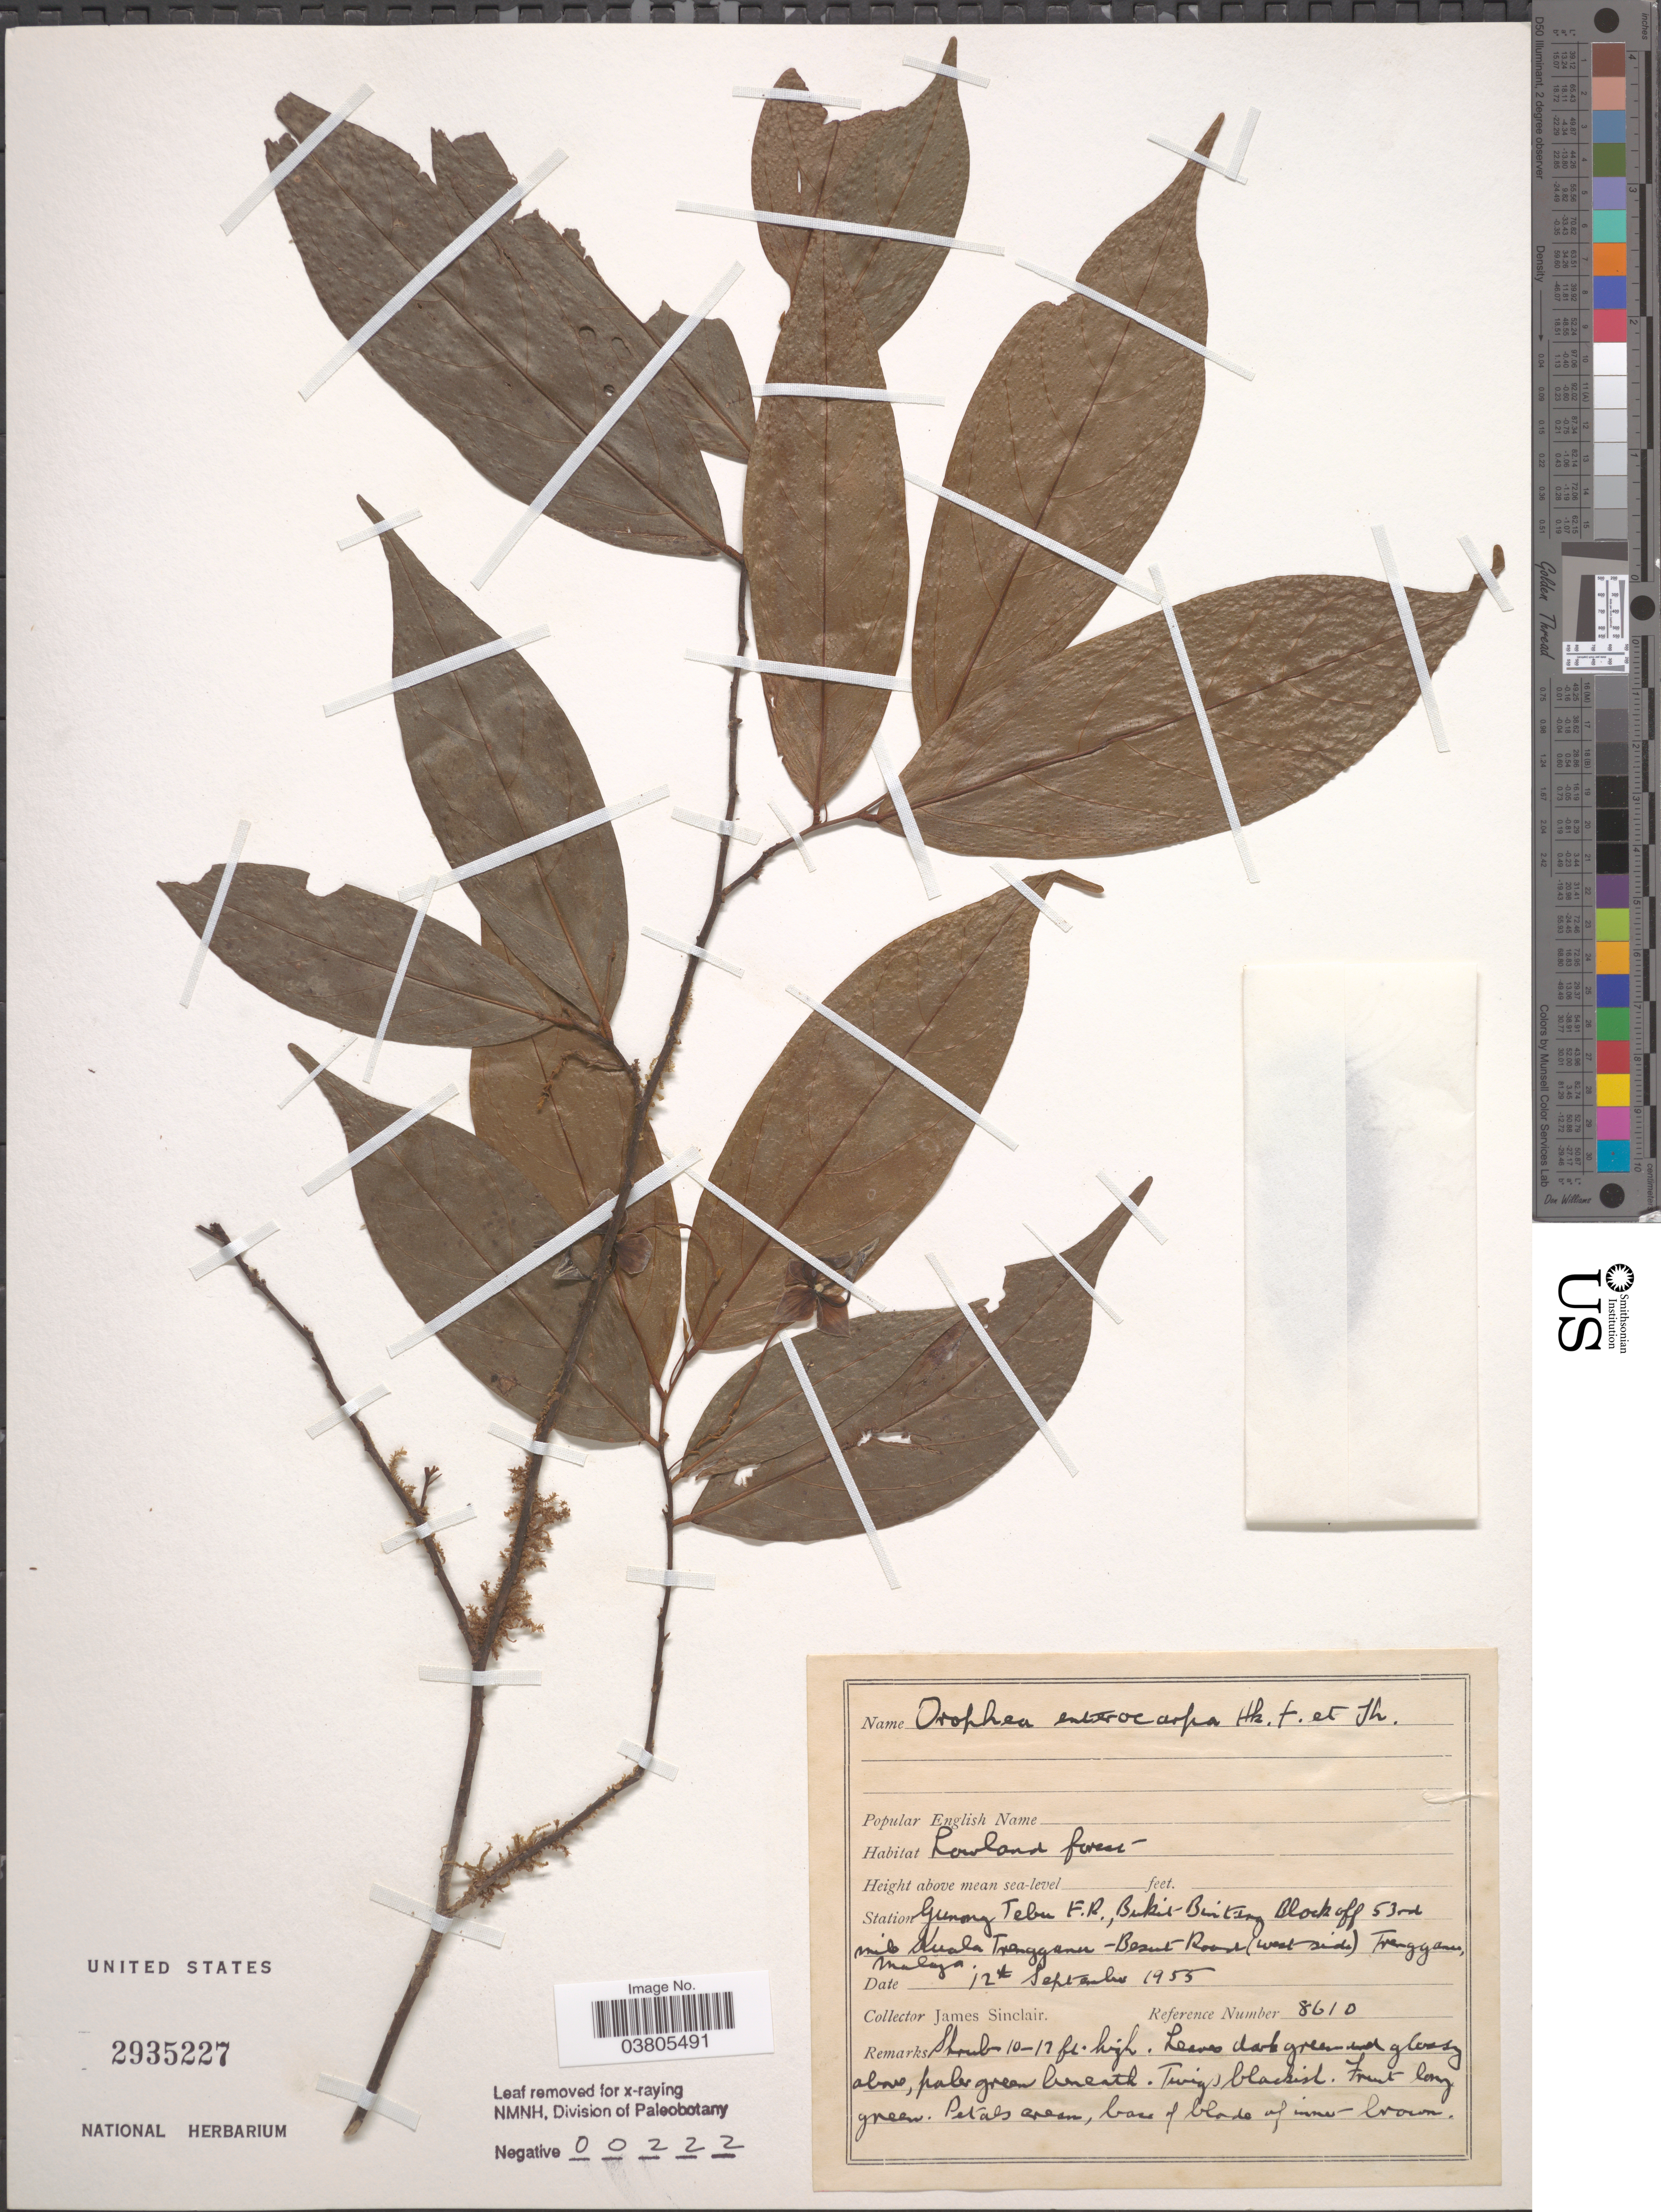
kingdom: Plantae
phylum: Tracheophyta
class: Magnoliopsida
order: Magnoliales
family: Annonaceae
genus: Orophea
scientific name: Orophea enterocarpa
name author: Maingay ex Hook. f. & Thomson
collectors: J. Sinclair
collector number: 8610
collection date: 1955-09-12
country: Malaysia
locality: Station Gunong Tebu F.R., Bukit Bintang Block off 53rd mile Kuala Trengganu-Besut Road (west side) Trengganu, Malaya.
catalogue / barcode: US 2935227